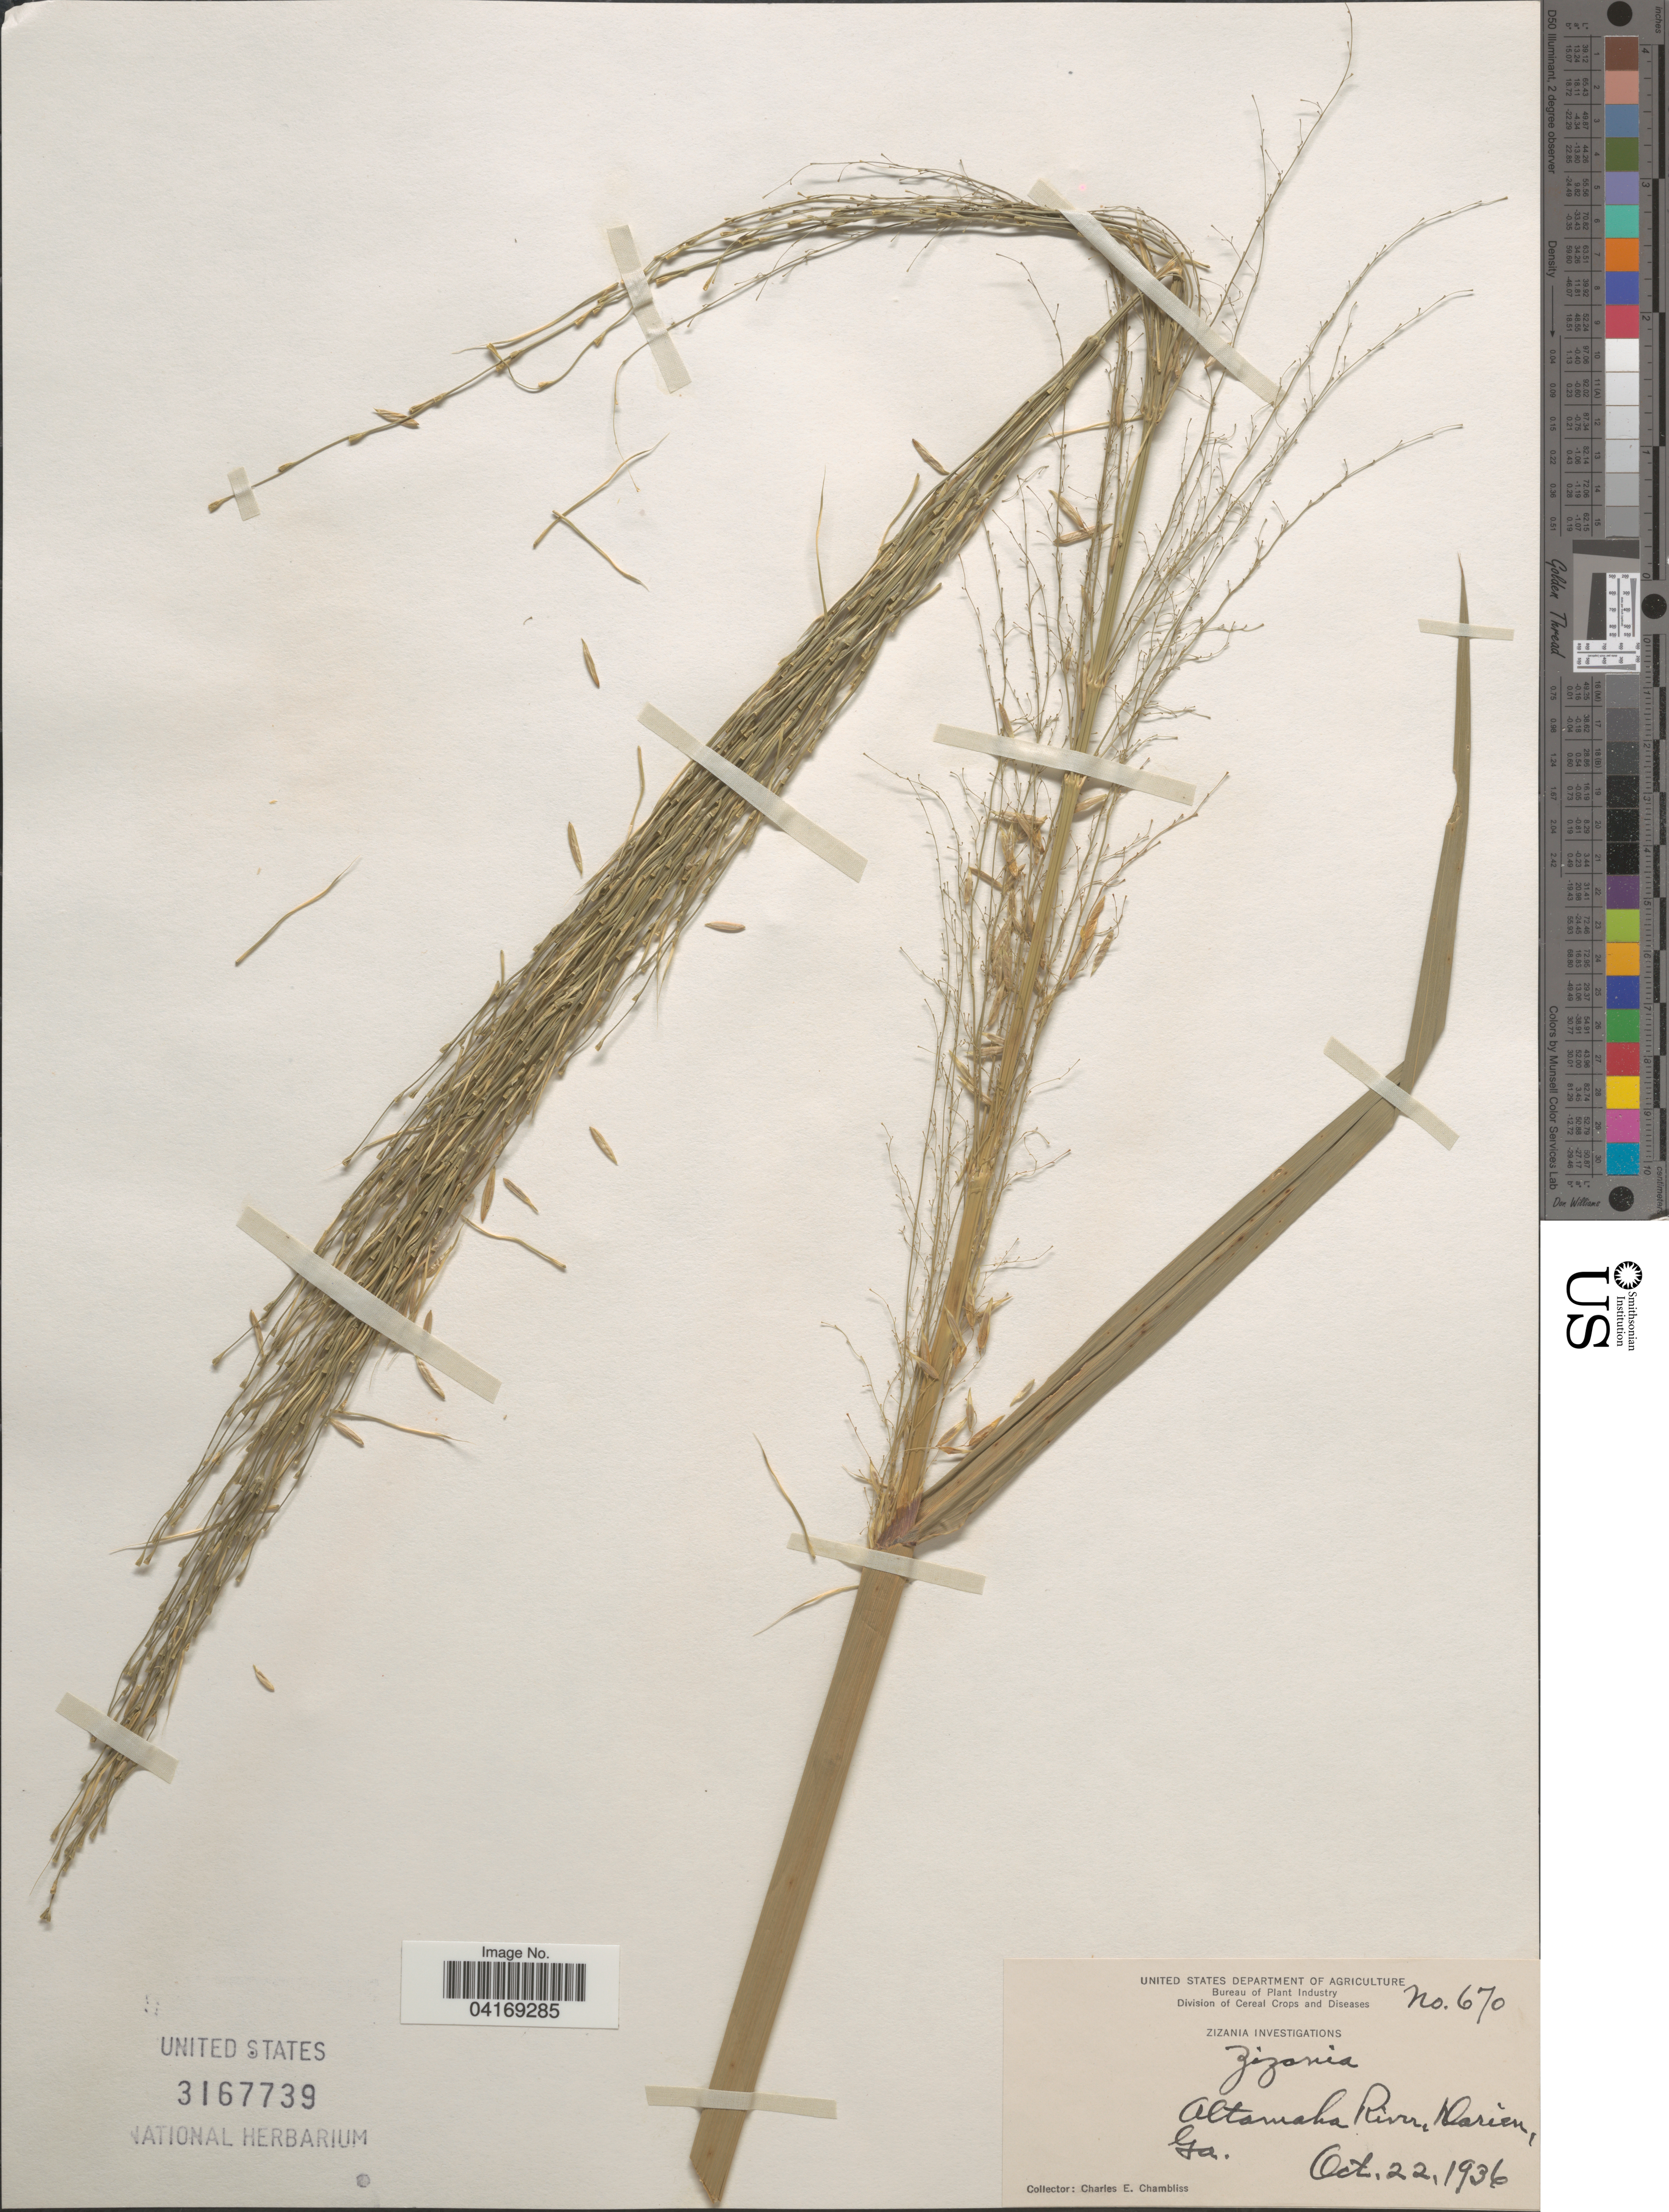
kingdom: Plantae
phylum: Tracheophyta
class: Liliopsida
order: Poales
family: Poaceae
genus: Zizania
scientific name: Zizania sp.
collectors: C. Chambliss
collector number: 670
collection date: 1936-10-22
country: United States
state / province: Georgia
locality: Altamaha River, Darien.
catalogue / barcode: US 3167739